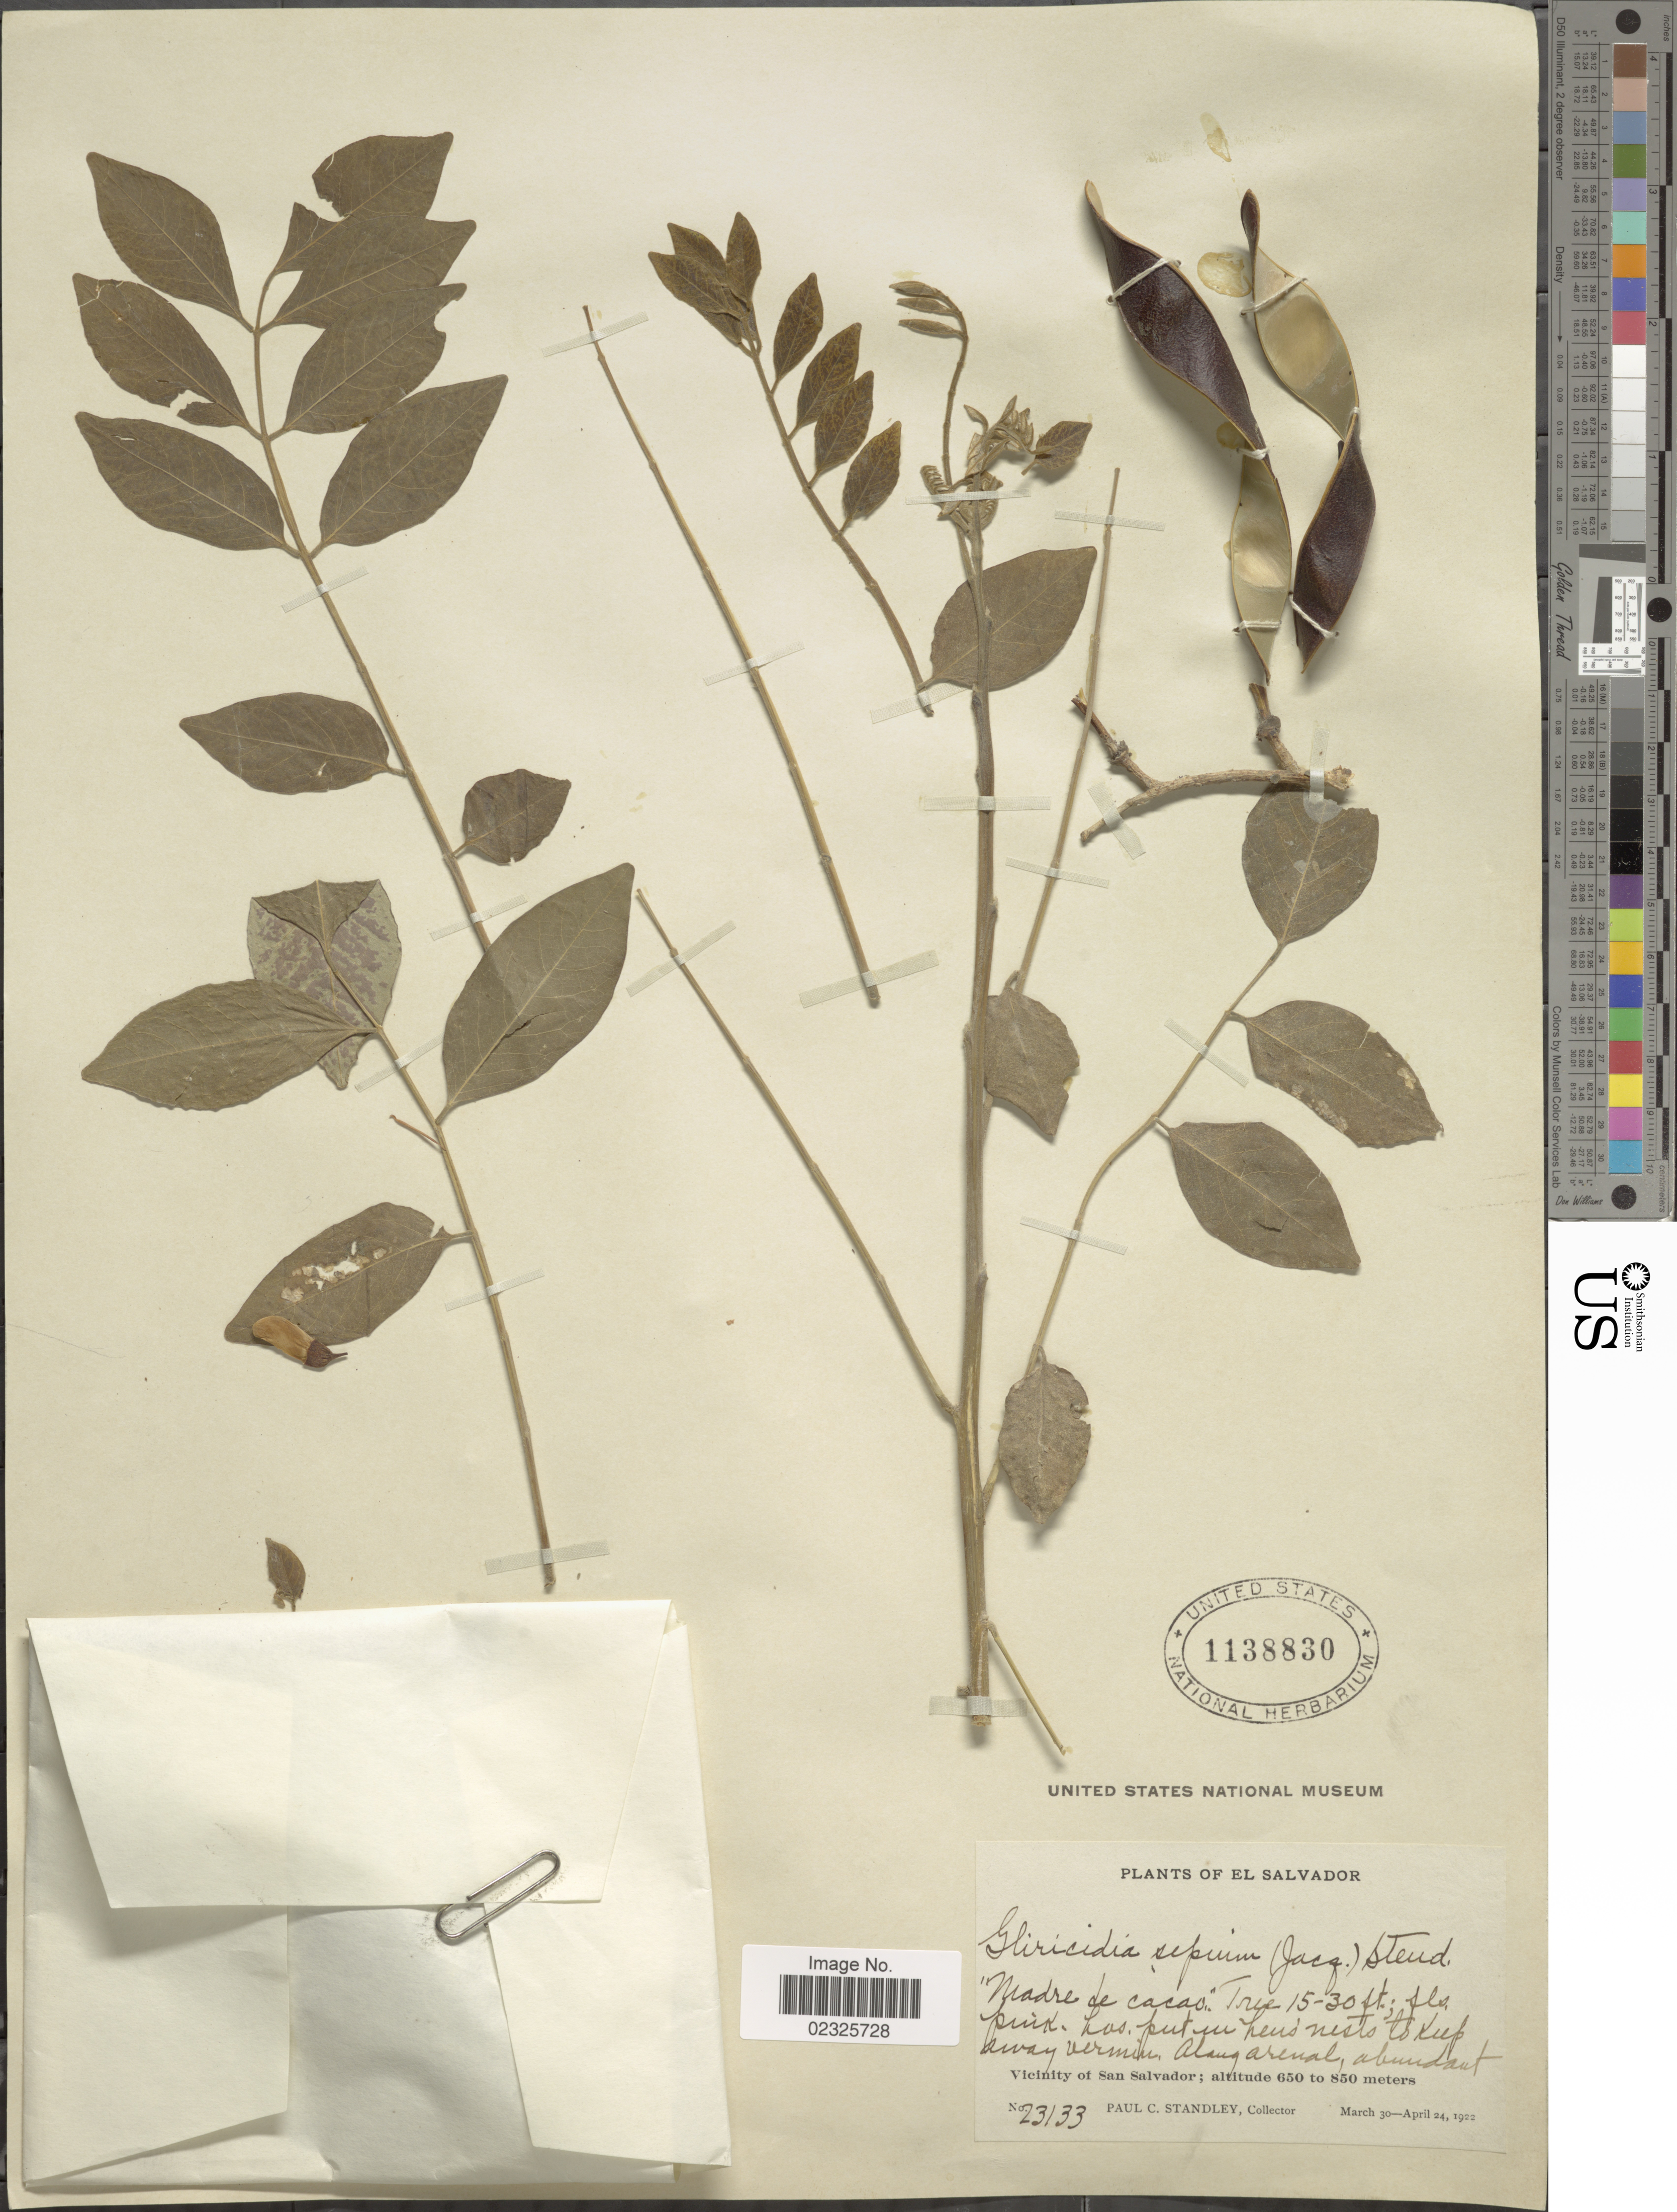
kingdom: Plantae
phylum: Tracheophyta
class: Magnoliopsida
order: Fabales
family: Fabaceae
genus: Gliricidia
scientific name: Gliricidia sepium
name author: (Jacq.) Kunth ex Walp.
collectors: P. C. Standley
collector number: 23133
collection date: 1922-03-30/1922-04-24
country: El Salvador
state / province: San Salvador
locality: Vicinity of San Salvador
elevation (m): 650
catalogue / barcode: US 1138830